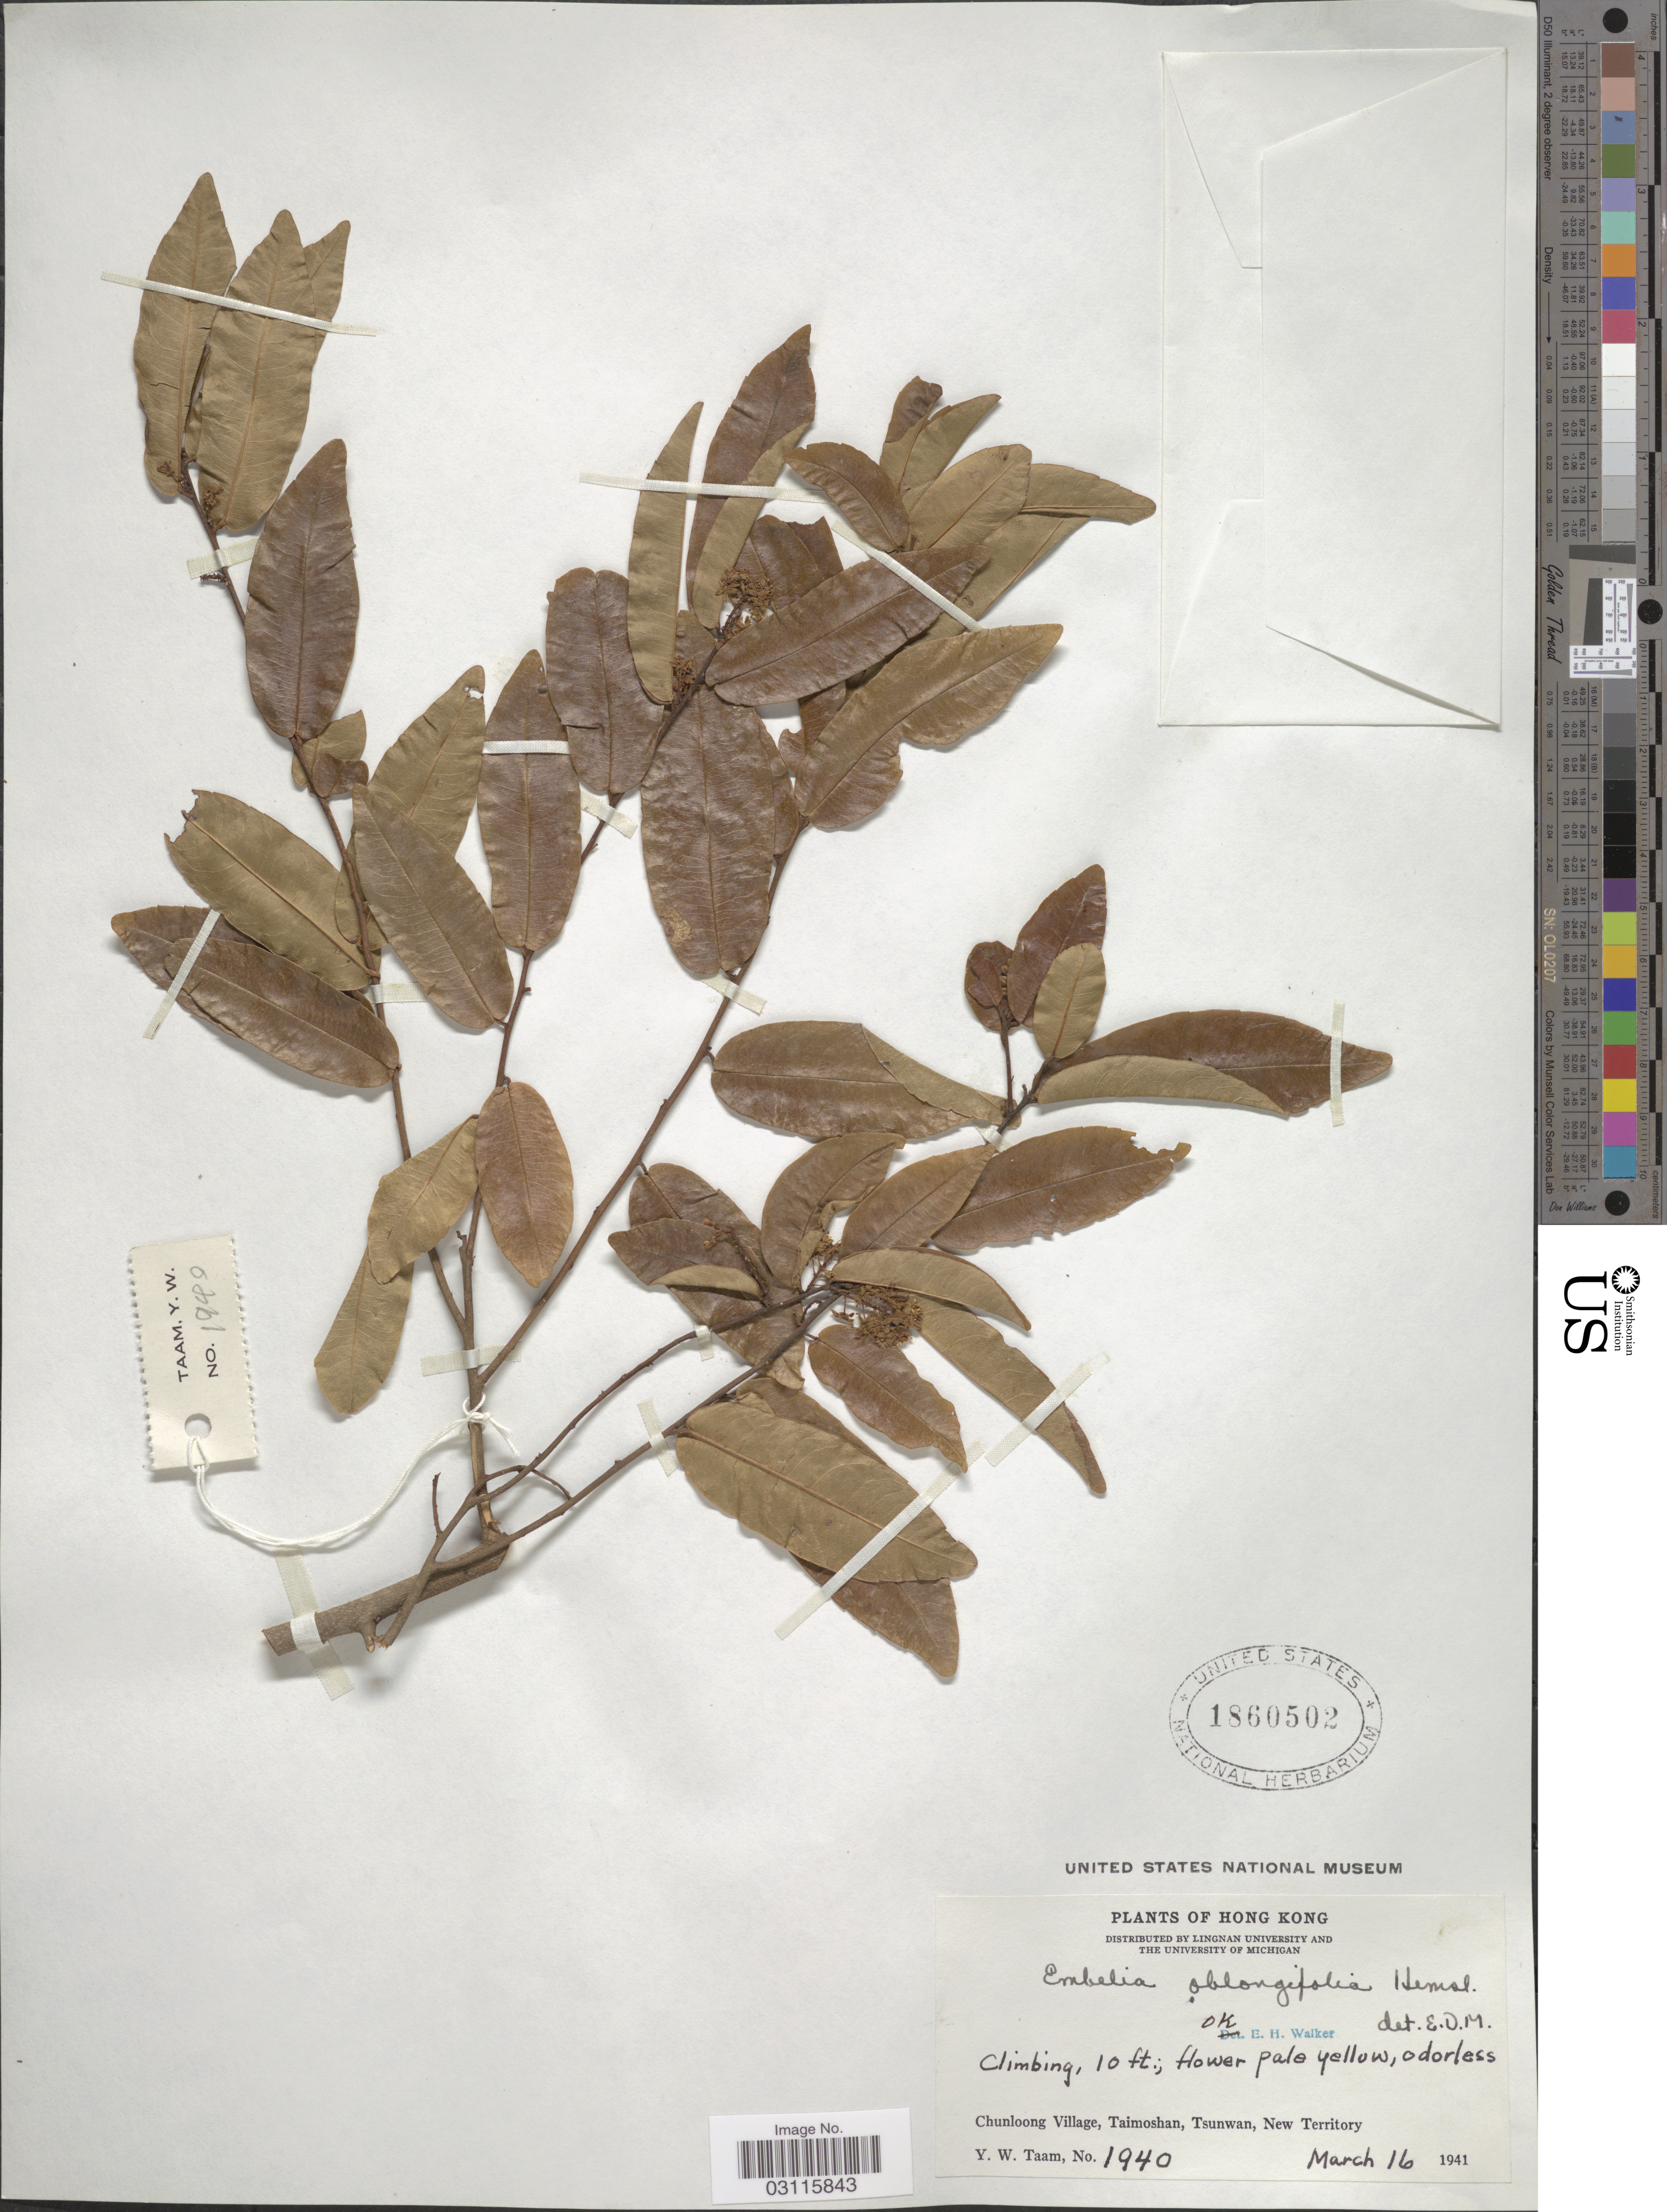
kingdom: Plantae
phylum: Tracheophyta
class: Magnoliopsida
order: Ericales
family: Primulaceae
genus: Embelia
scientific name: Embelia oblongifolia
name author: Hemsl.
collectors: Y. W. Taam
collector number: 1940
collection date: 1941-03-16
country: China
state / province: Hong Kong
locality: Chunloong Village, Taimoshan, Tsunwan, New Territory.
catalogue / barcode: US 1860502